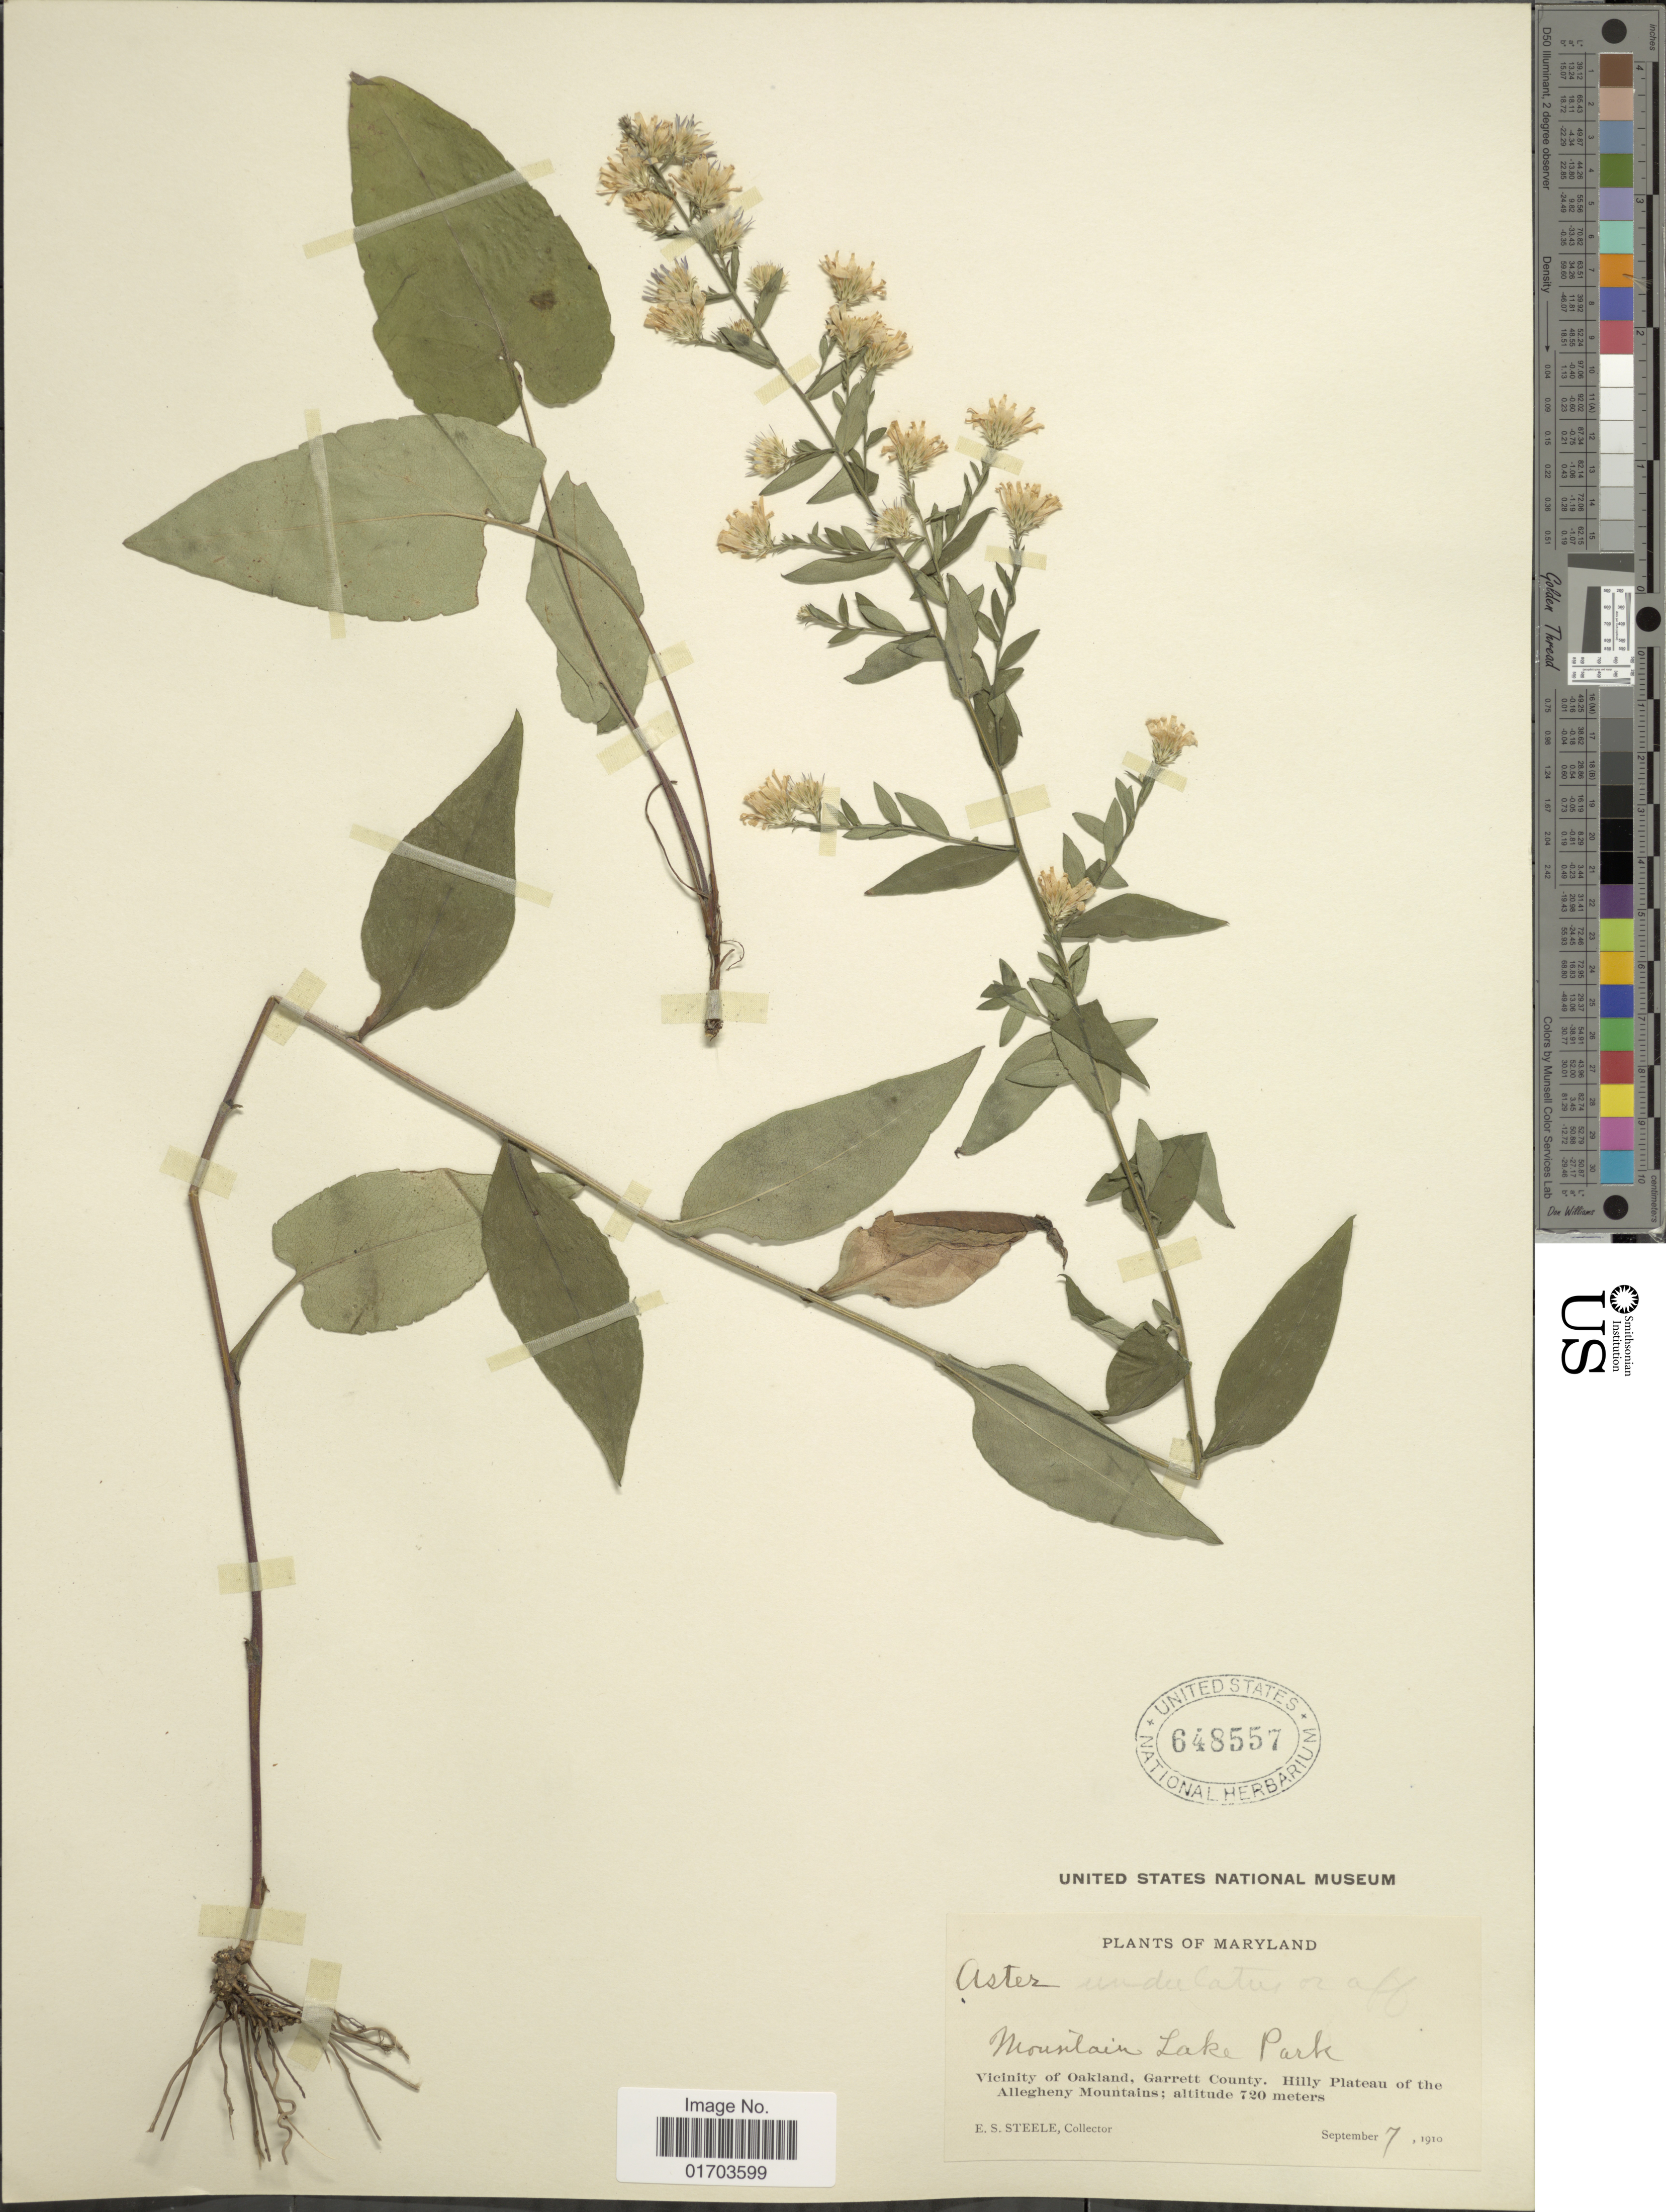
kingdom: Plantae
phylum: Tracheophyta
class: Magnoliopsida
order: Asterales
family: Asteraceae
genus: Symphyotrichum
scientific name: Symphyotrichum undulatum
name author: (L.) G.L. Nesom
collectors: E. Steele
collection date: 1910-09-07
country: United States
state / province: Maryland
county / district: Garrett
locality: Maryland. Mountain Lake Park. Vicinity of Oakland, Garrett County. Hilly Plateau of the Allegheny Mountains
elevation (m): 720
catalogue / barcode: US 648557